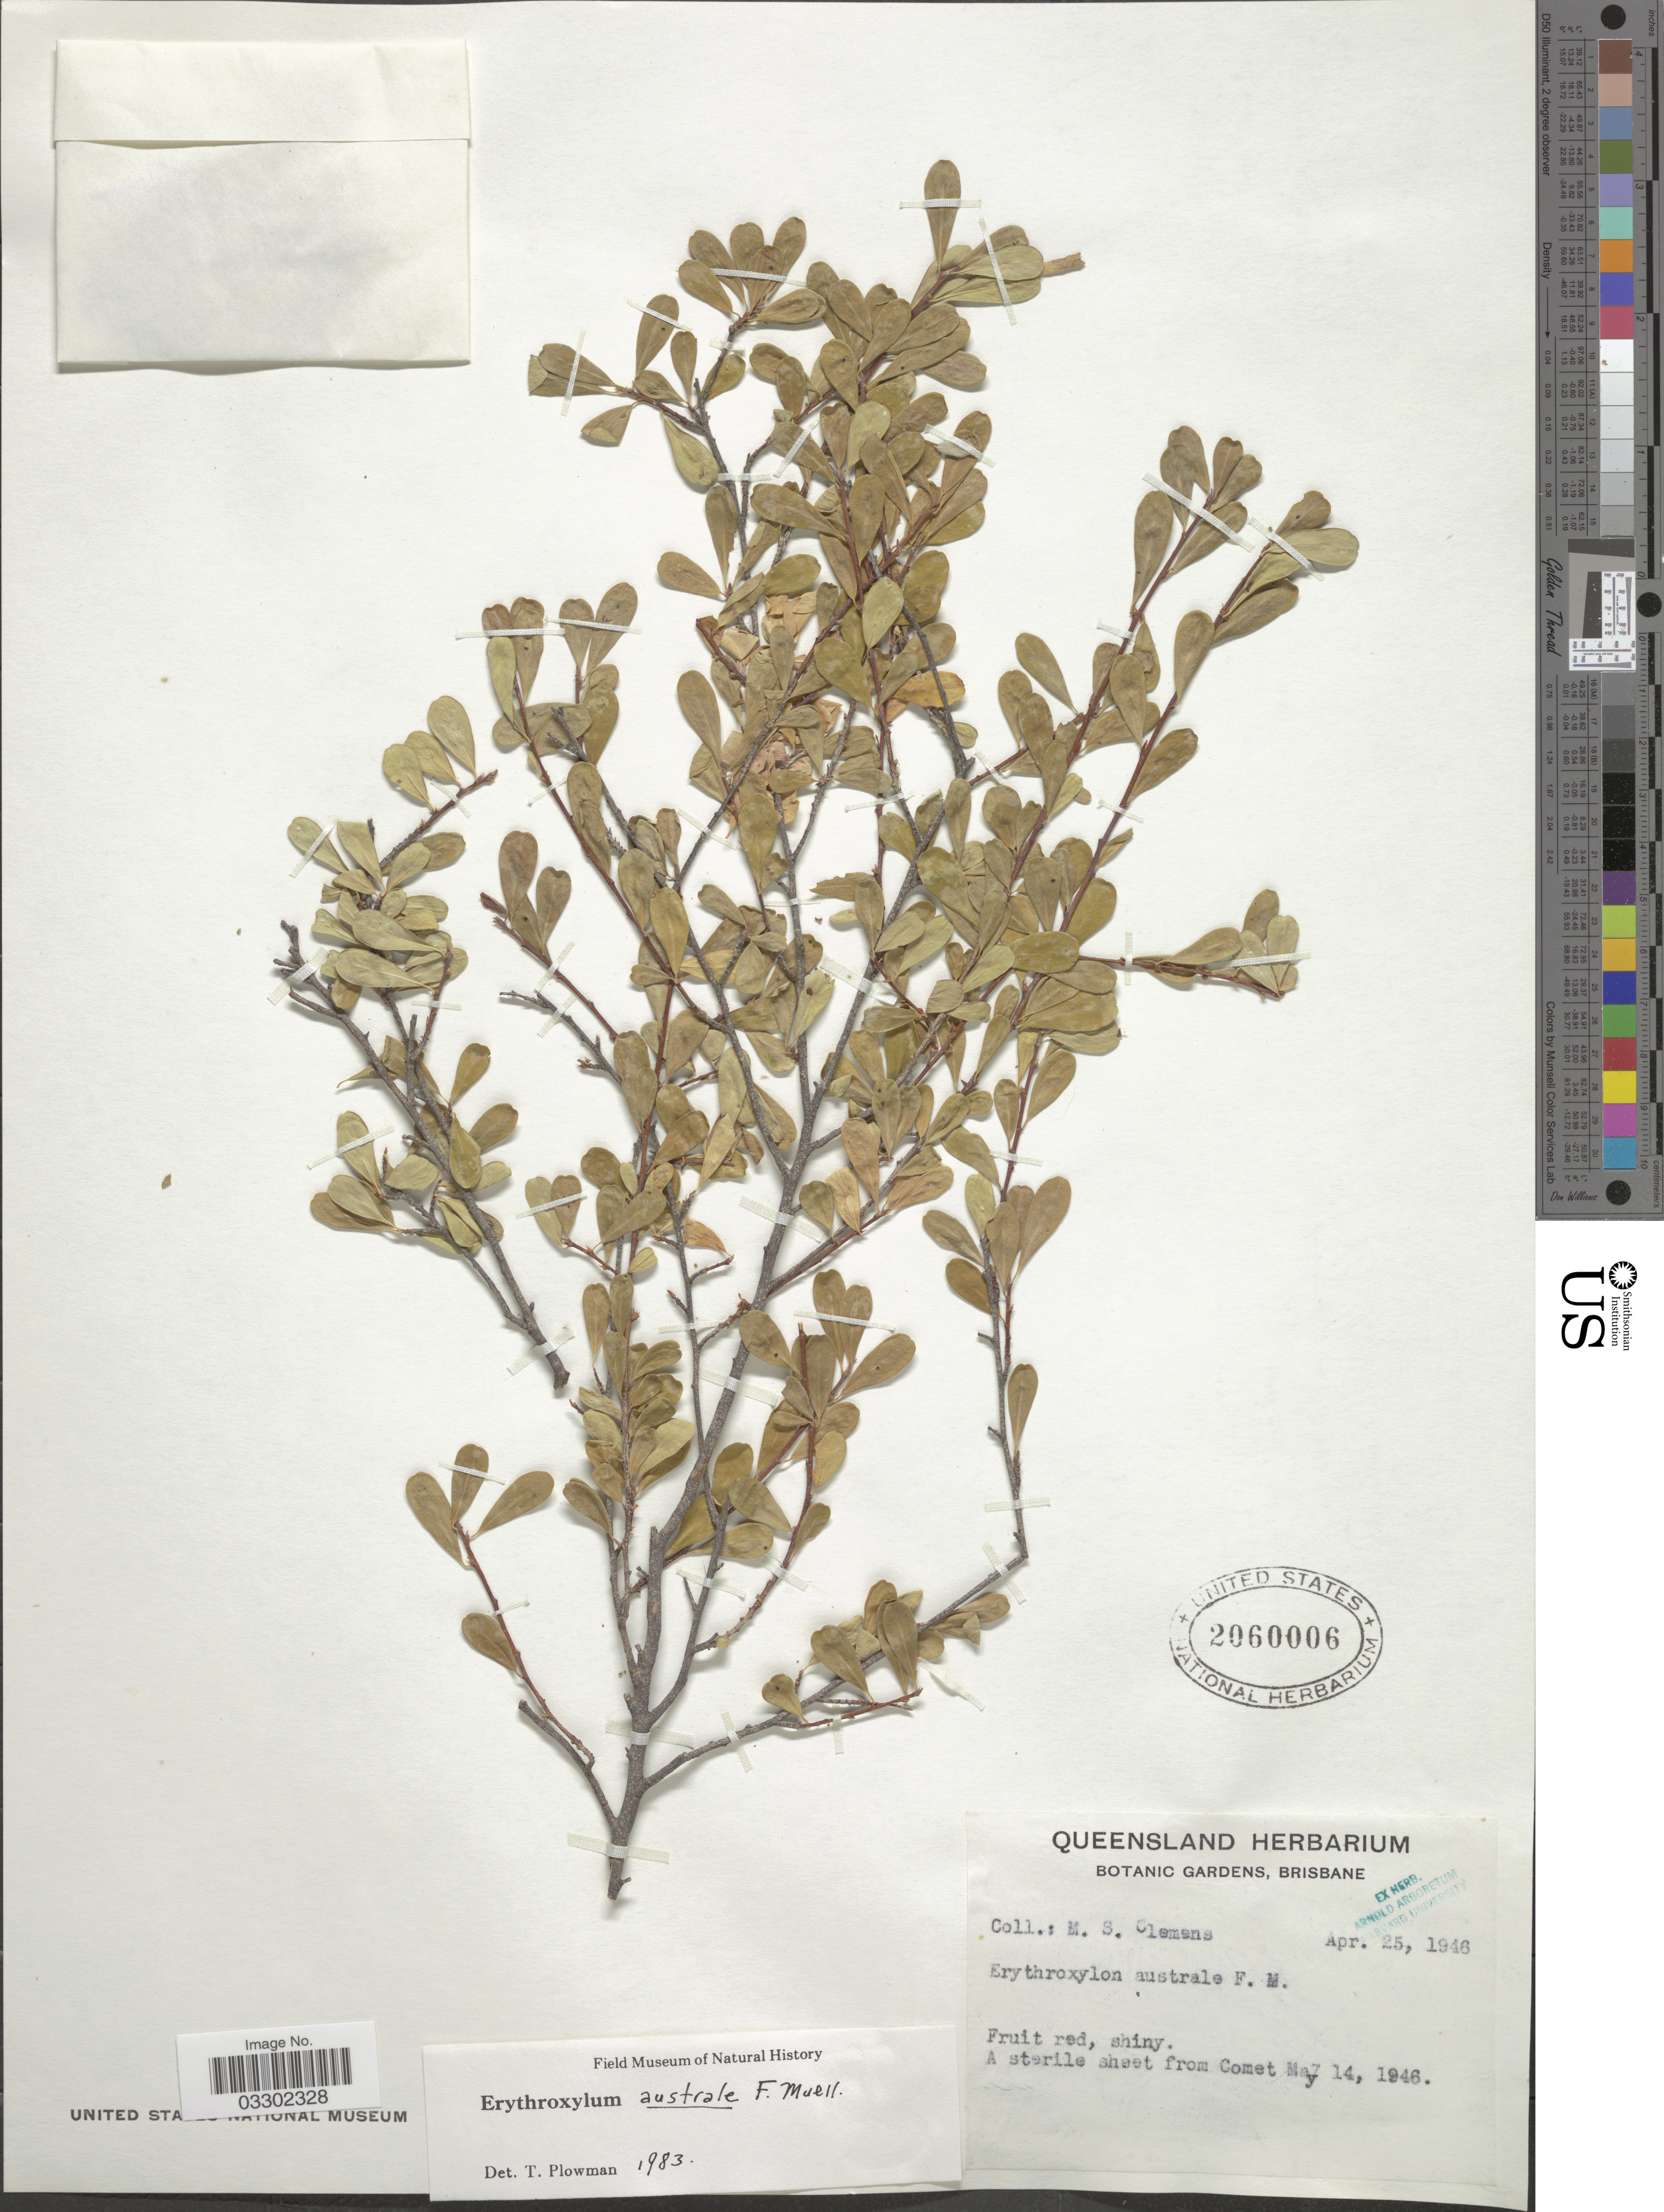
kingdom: Plantae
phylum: Tracheophyta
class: Magnoliopsida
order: Malpighiales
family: Erythroxylaceae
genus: Erythroxylum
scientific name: Erythroxylum australe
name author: F. Muell.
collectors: M. S. Clemens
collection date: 1946-04-25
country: Australia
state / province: Queensland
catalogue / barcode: US 2060006